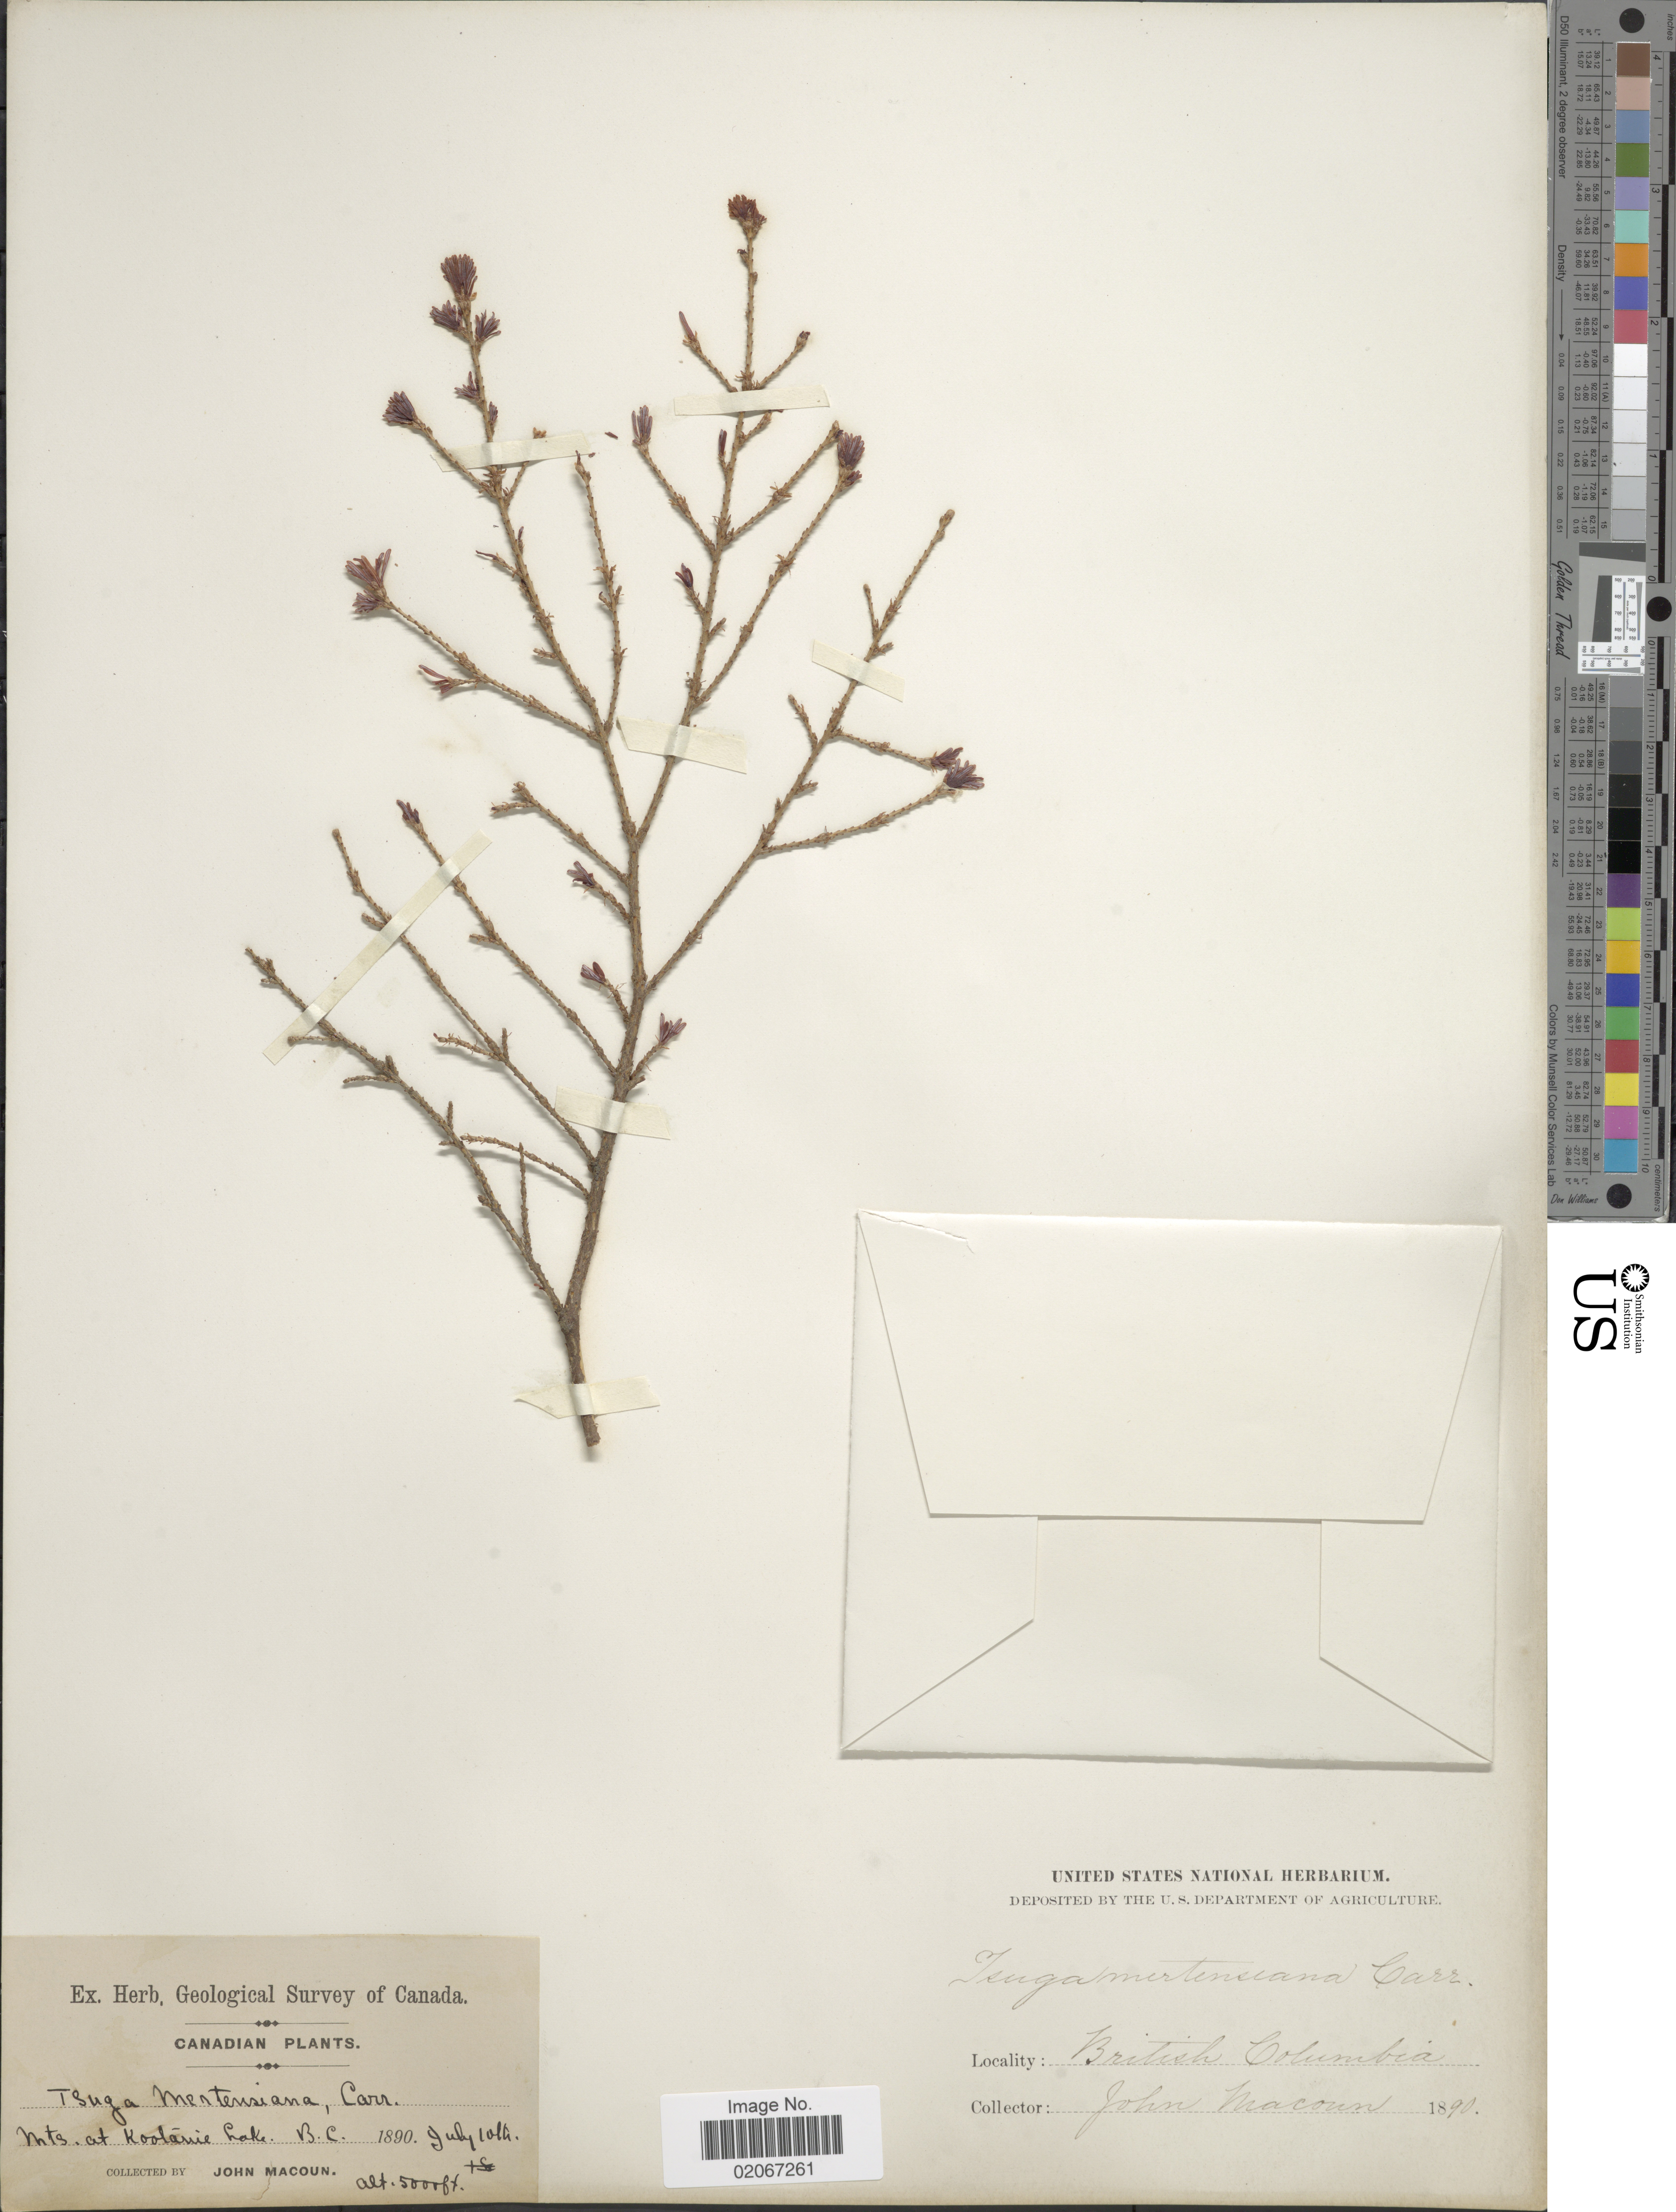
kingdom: Plantae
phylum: Tracheophyta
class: Pinopsida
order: Pinales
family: Pinaceae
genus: Tsuga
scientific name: Tsuga heterophylla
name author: (Raf.) Sarg.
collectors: J. Macoun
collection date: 1890-07-10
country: Canada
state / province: British Columbia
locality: Mts. at Koolarie Lake. B.C.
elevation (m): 1524